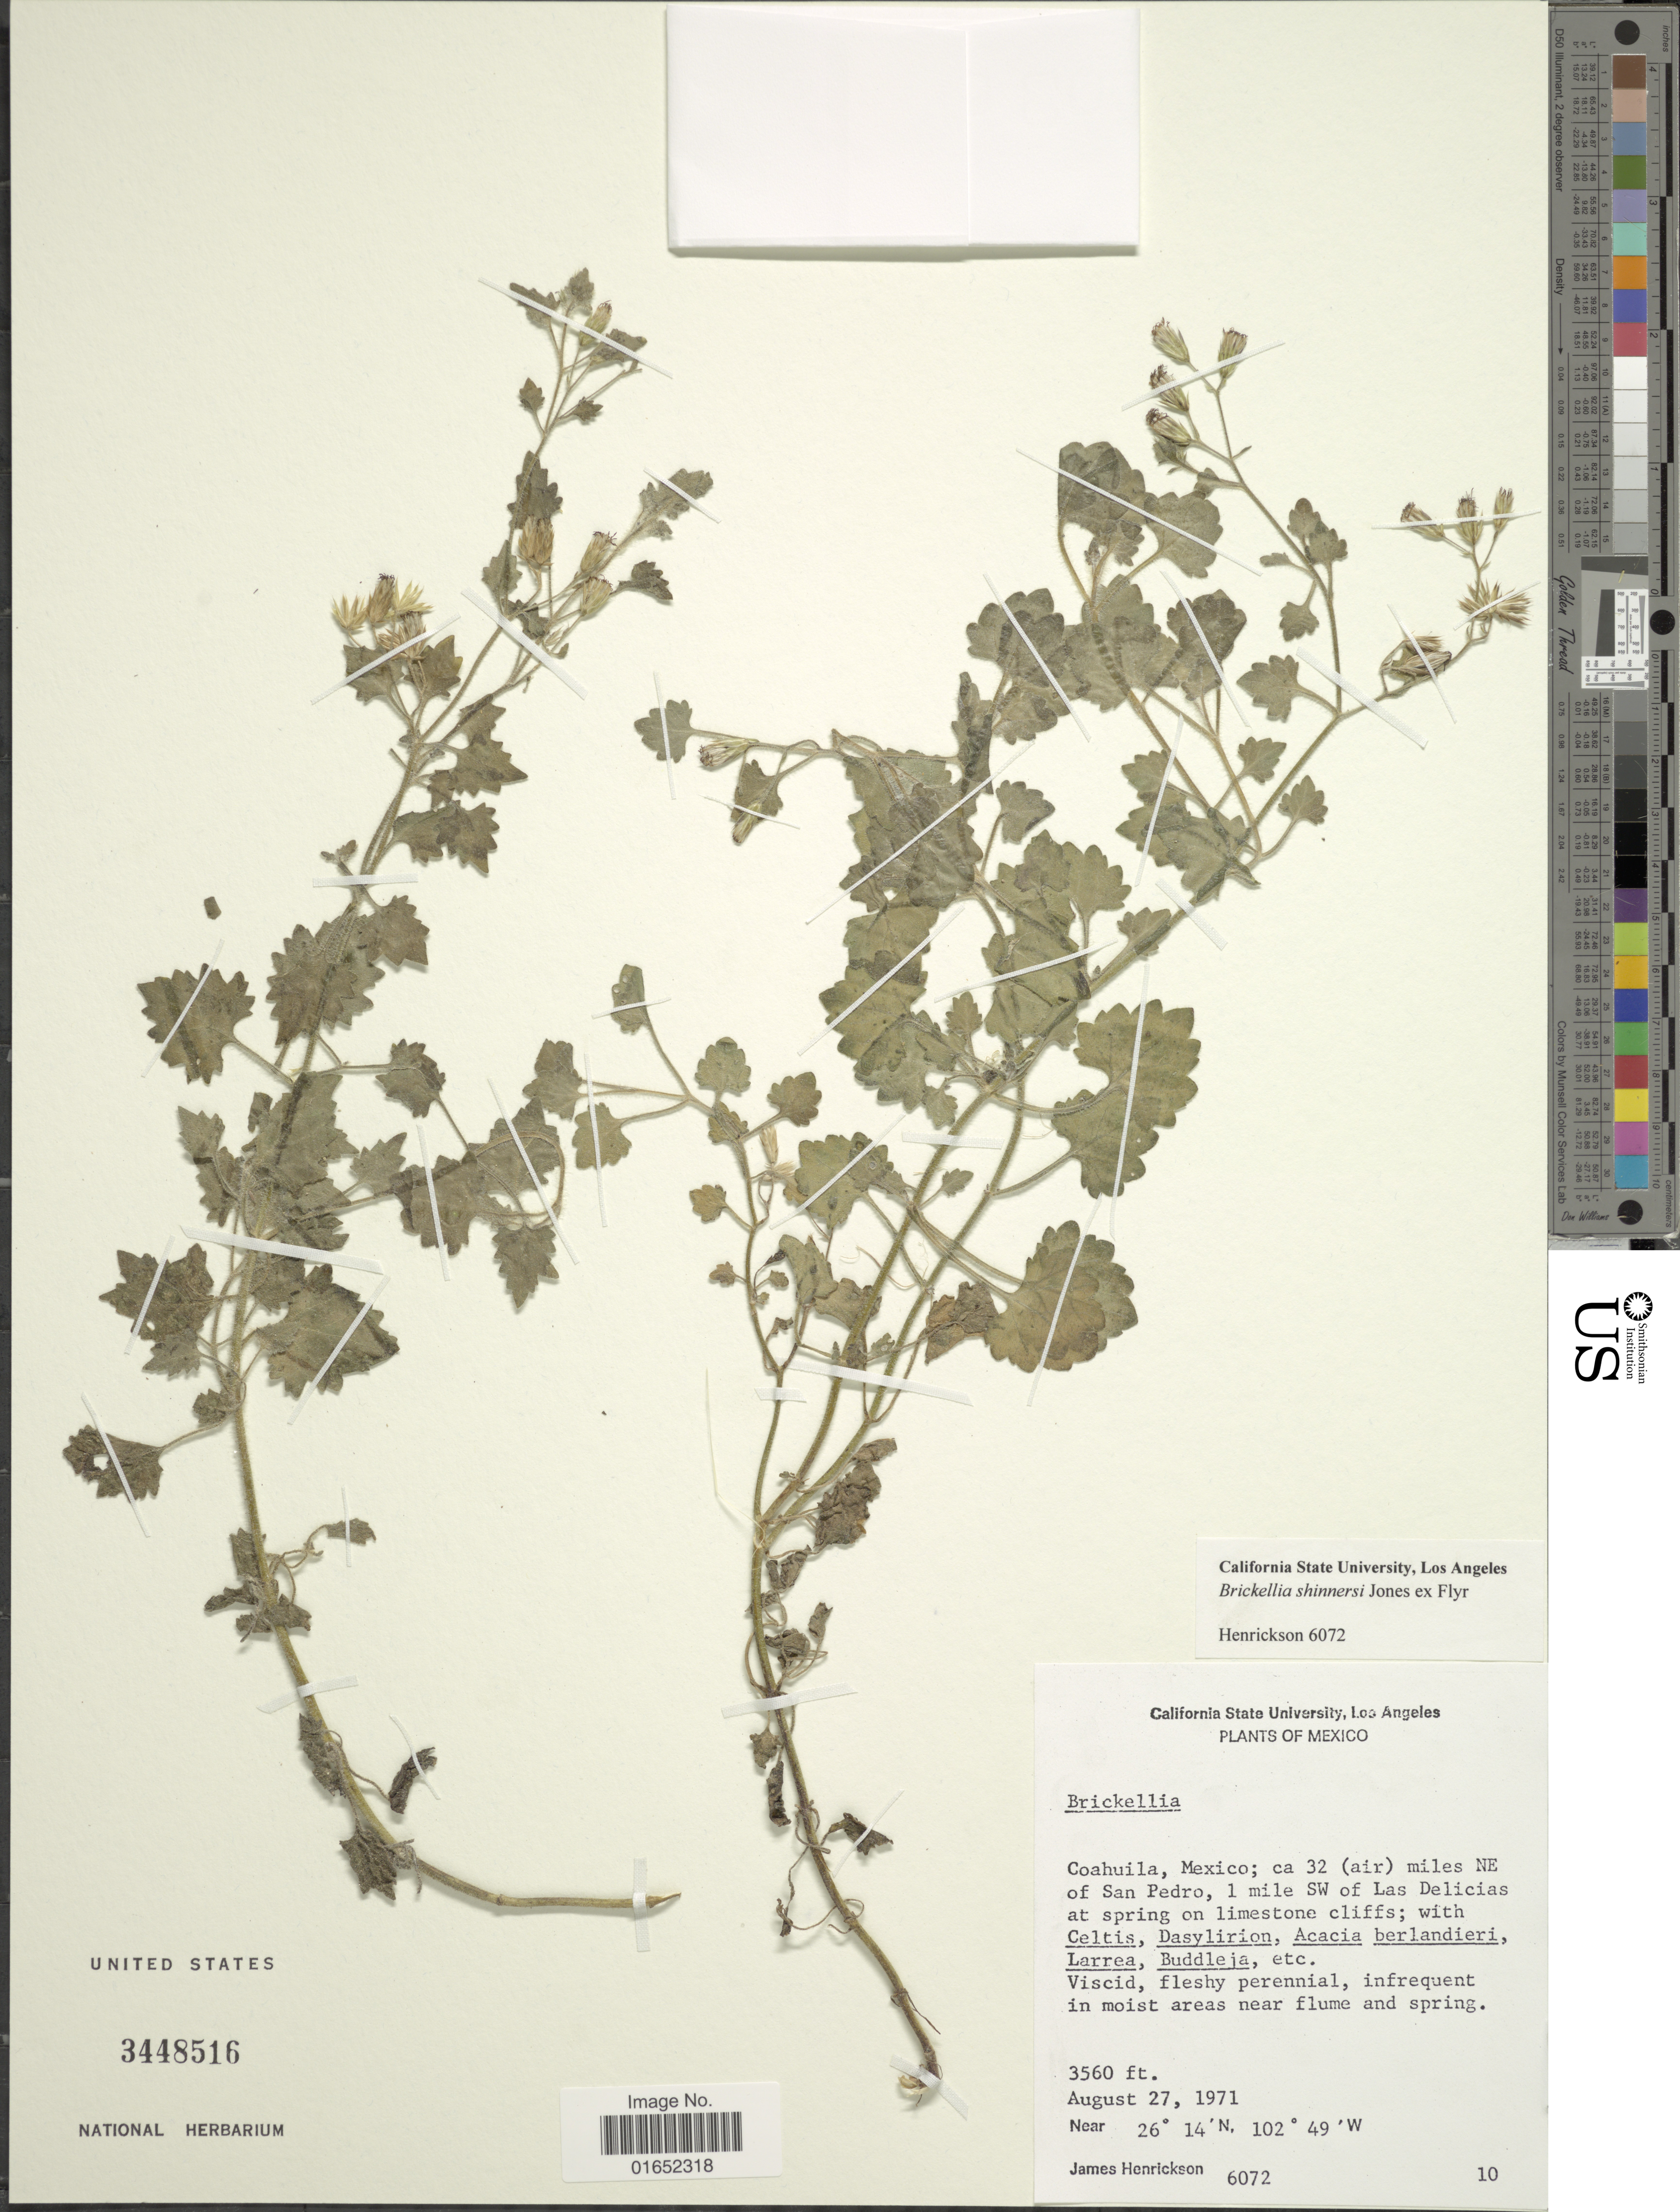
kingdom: Plantae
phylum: Tracheophyta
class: Magnoliopsida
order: Asterales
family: Asteraceae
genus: Brickellia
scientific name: Brickellia shinnersii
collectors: J. Henrickson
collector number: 6072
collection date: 1971-08-27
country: Mexico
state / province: Coahuila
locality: Ca 32 (air) miles NE of San Pedro, 1 mile SW of Las Delicias at spring on limestone cliffs. Viscid, fleshy perennial, infrequent in moist areas near flume and spring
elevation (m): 1085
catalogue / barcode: US 3448516